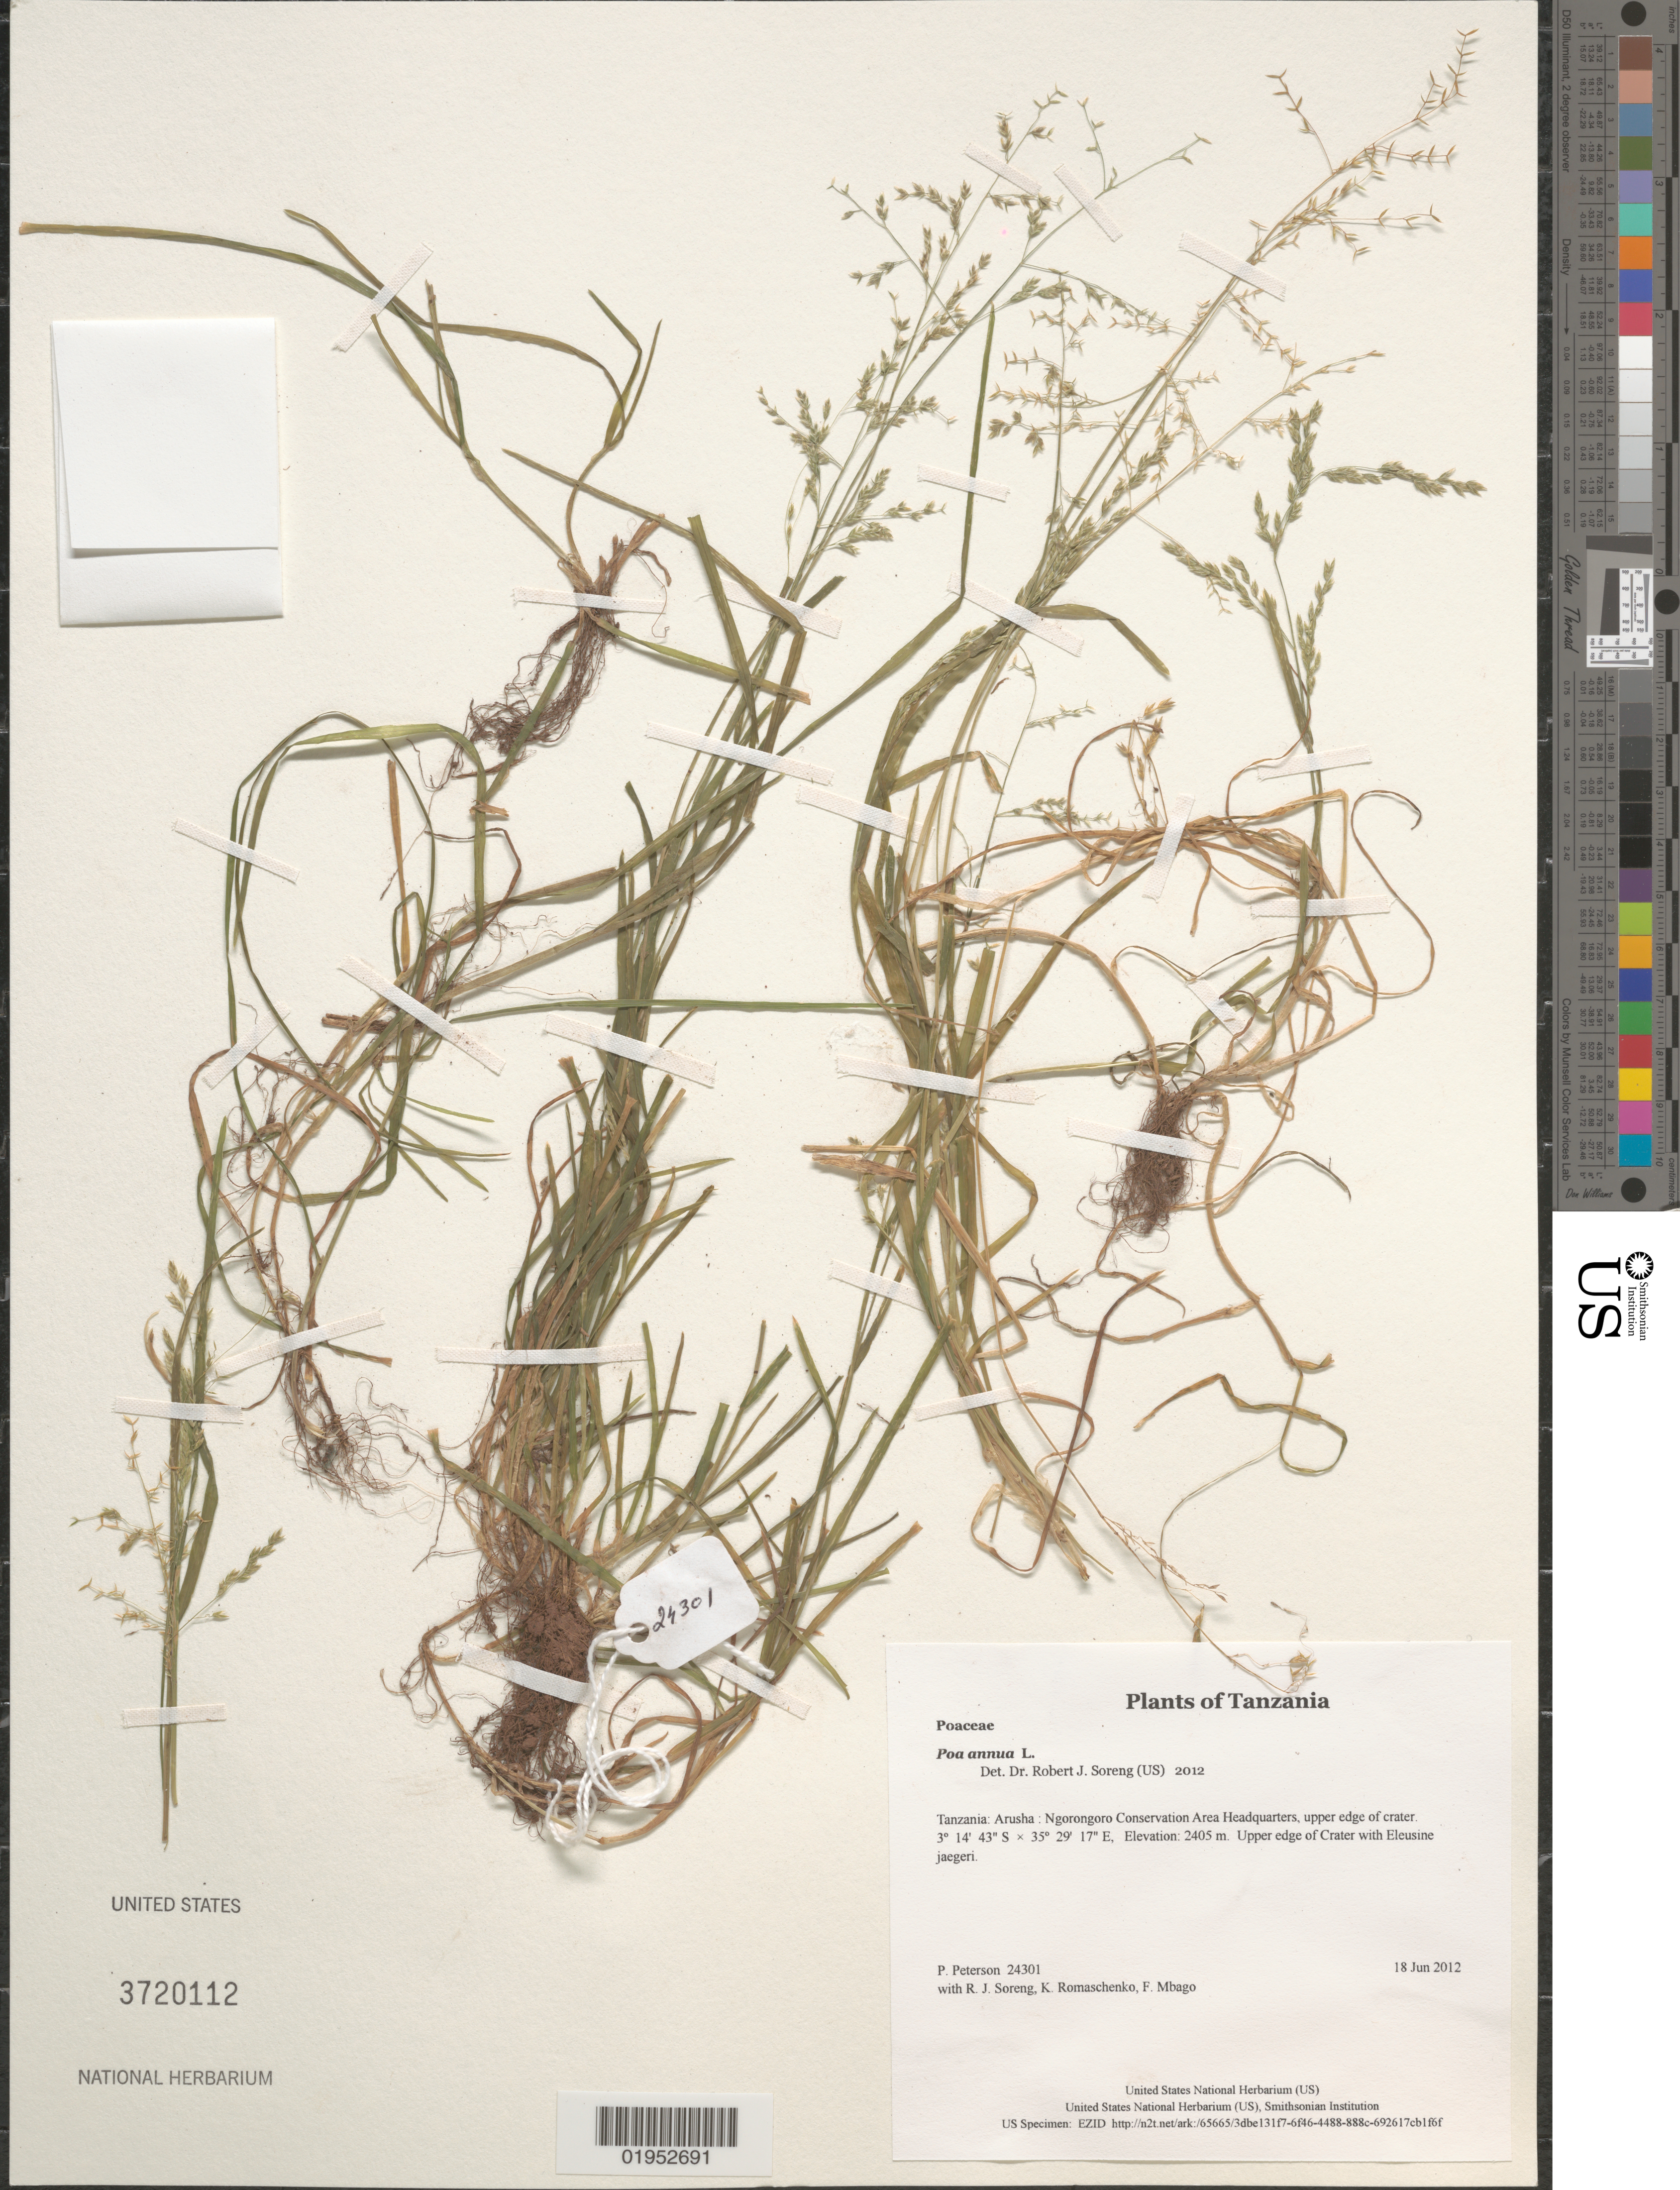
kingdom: Plantae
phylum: Tracheophyta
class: Liliopsida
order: Poales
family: Poaceae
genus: Poa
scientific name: Poa annua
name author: L.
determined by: Soreng, Robert J., Research Associate (BOT), Smithsonian Institution - National Museum of Natural History (UNITED STATES)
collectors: P. M. Peterson, R. J. Soreng, K. Romaschenko & F. Mbago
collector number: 24301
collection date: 2012-06-18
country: Tanzania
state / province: Arusha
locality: Ngorongoro Conservation Area Headquarters, upper edge of crater.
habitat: Upper edge of Crater with Eleusine jaegeri.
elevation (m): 2405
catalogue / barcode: US 3720112